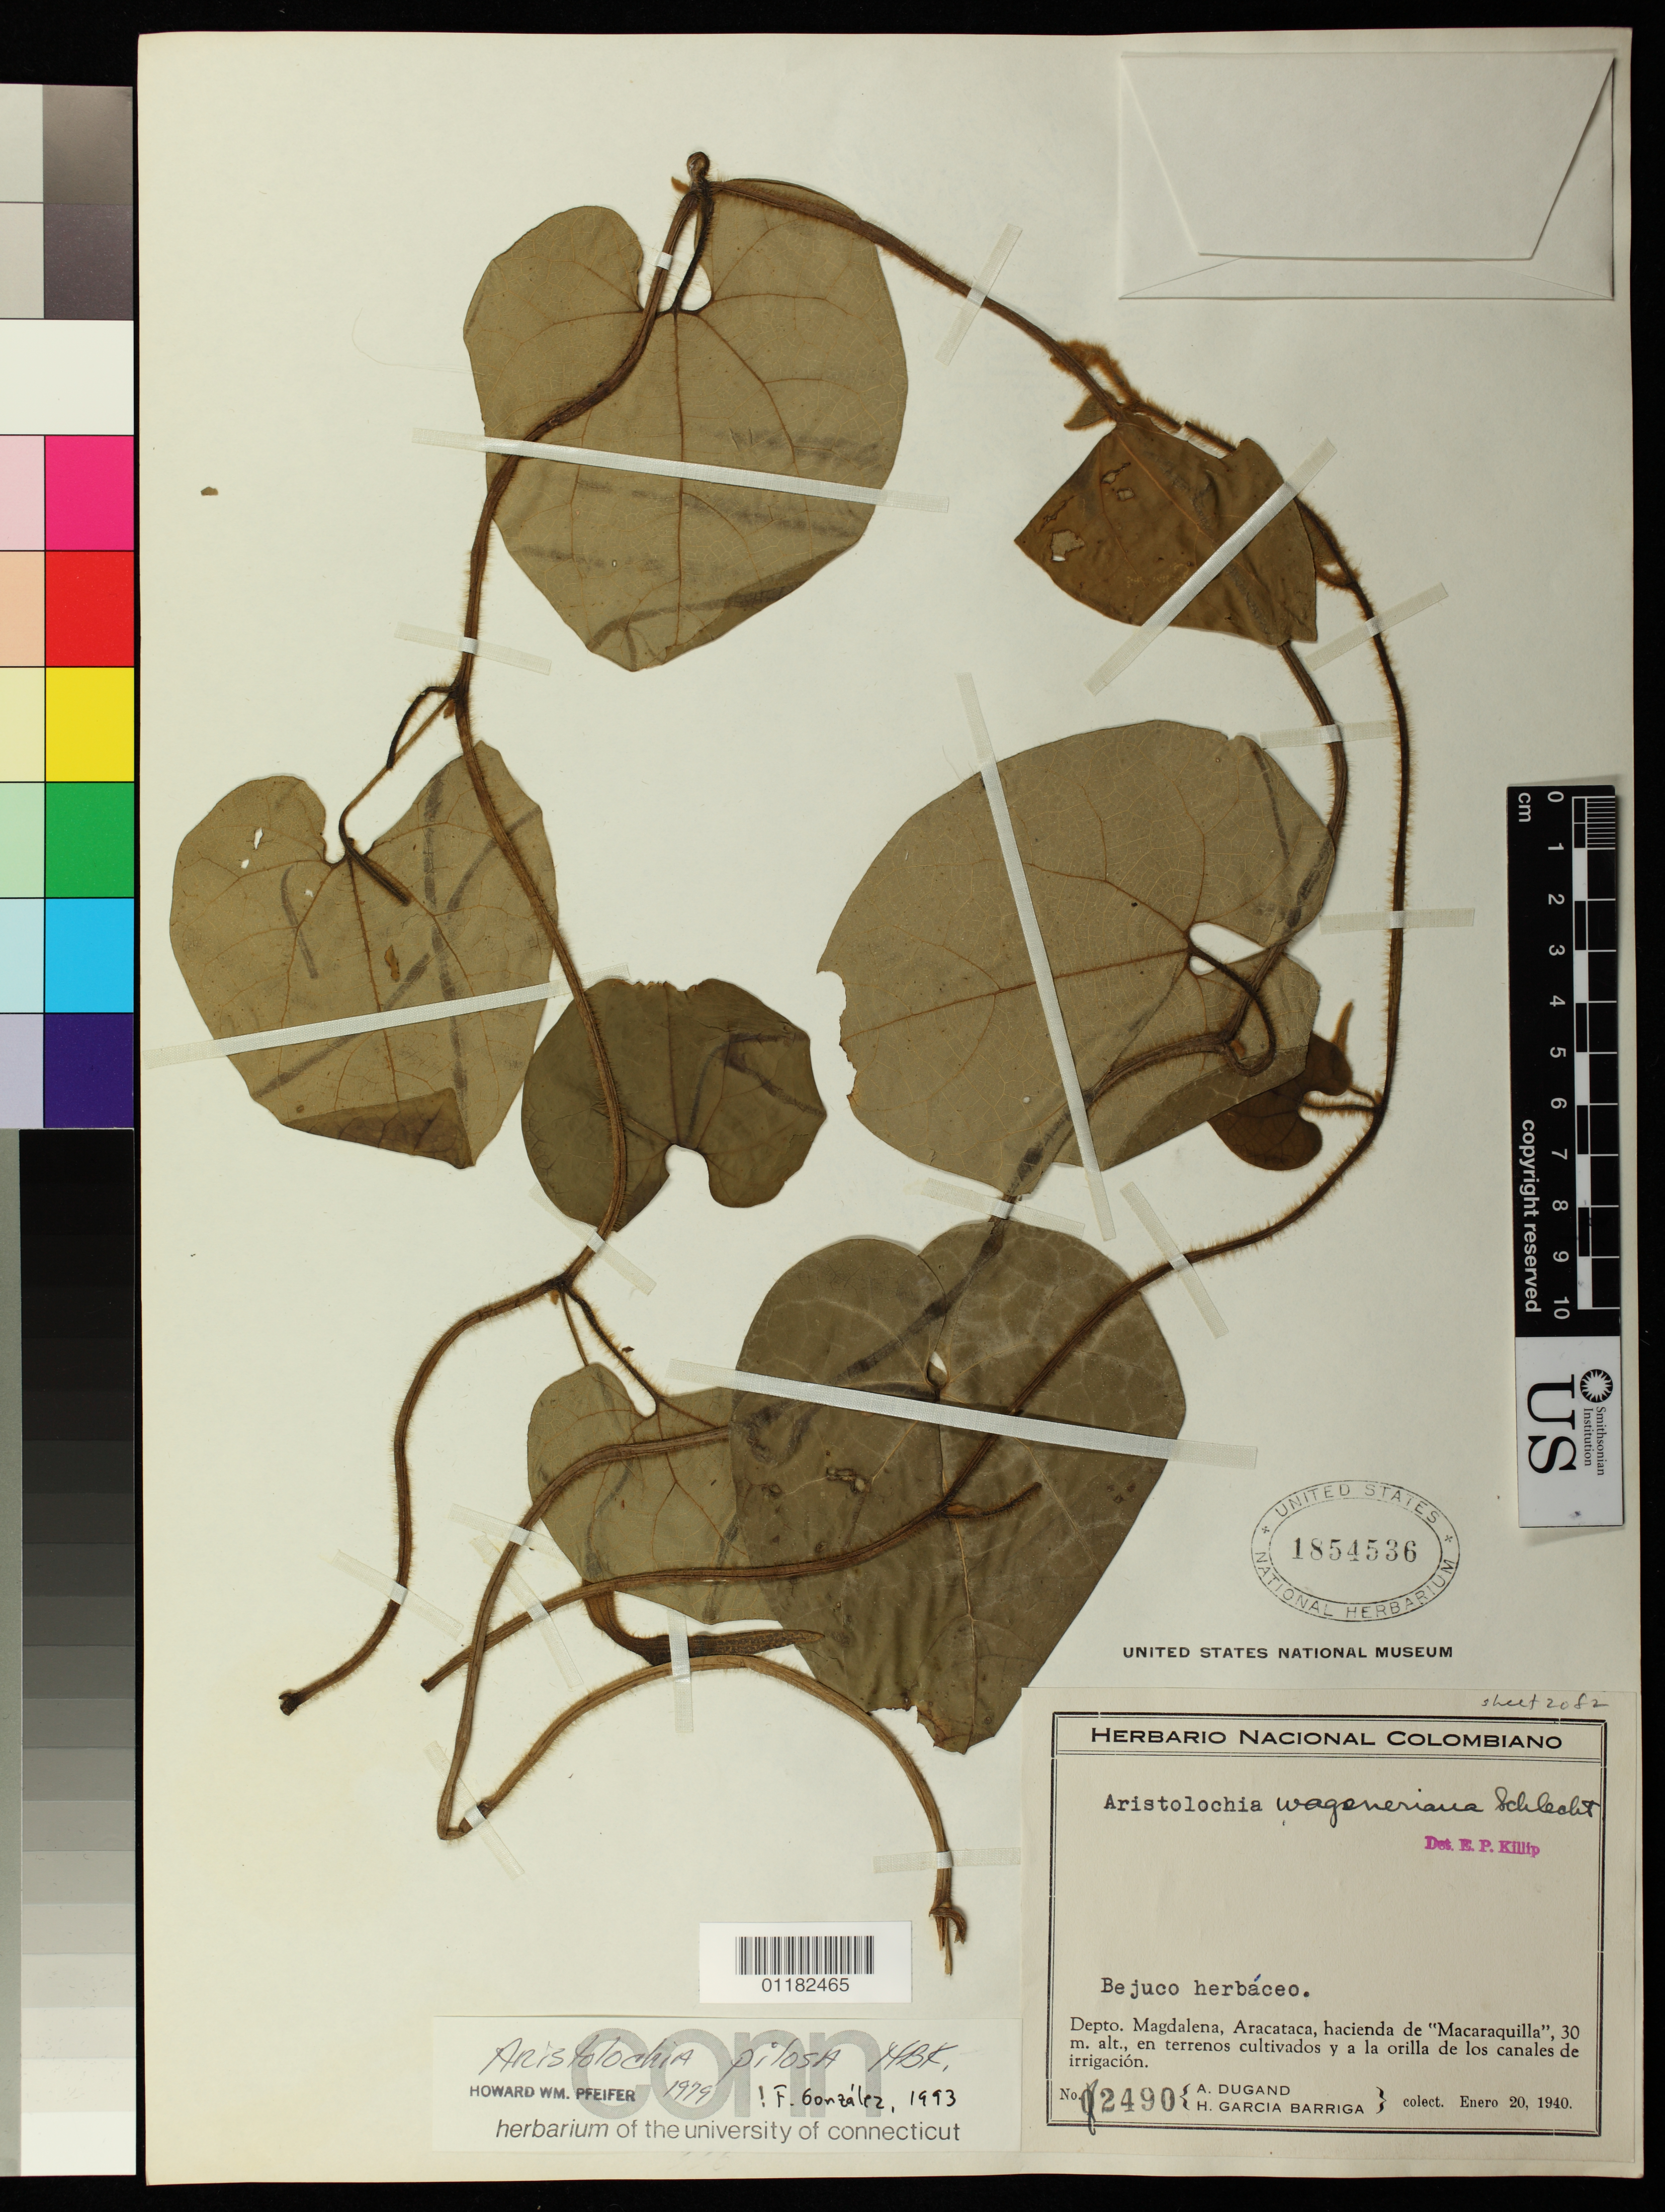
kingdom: Plantae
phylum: Tracheophyta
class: Magnoliopsida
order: Piperales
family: Aristolochiaceae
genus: Aristolochia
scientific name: Aristolochia pilosa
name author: Kunth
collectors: A. Dugand G. & H. García Barriga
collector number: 2490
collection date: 1940-01-20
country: Colombia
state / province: Magdalena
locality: Aracataca, hacienda de "Macaraquilla", en terrenos cultivados y a la orilla de los canales de irrigacion.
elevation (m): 30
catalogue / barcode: US 1854536